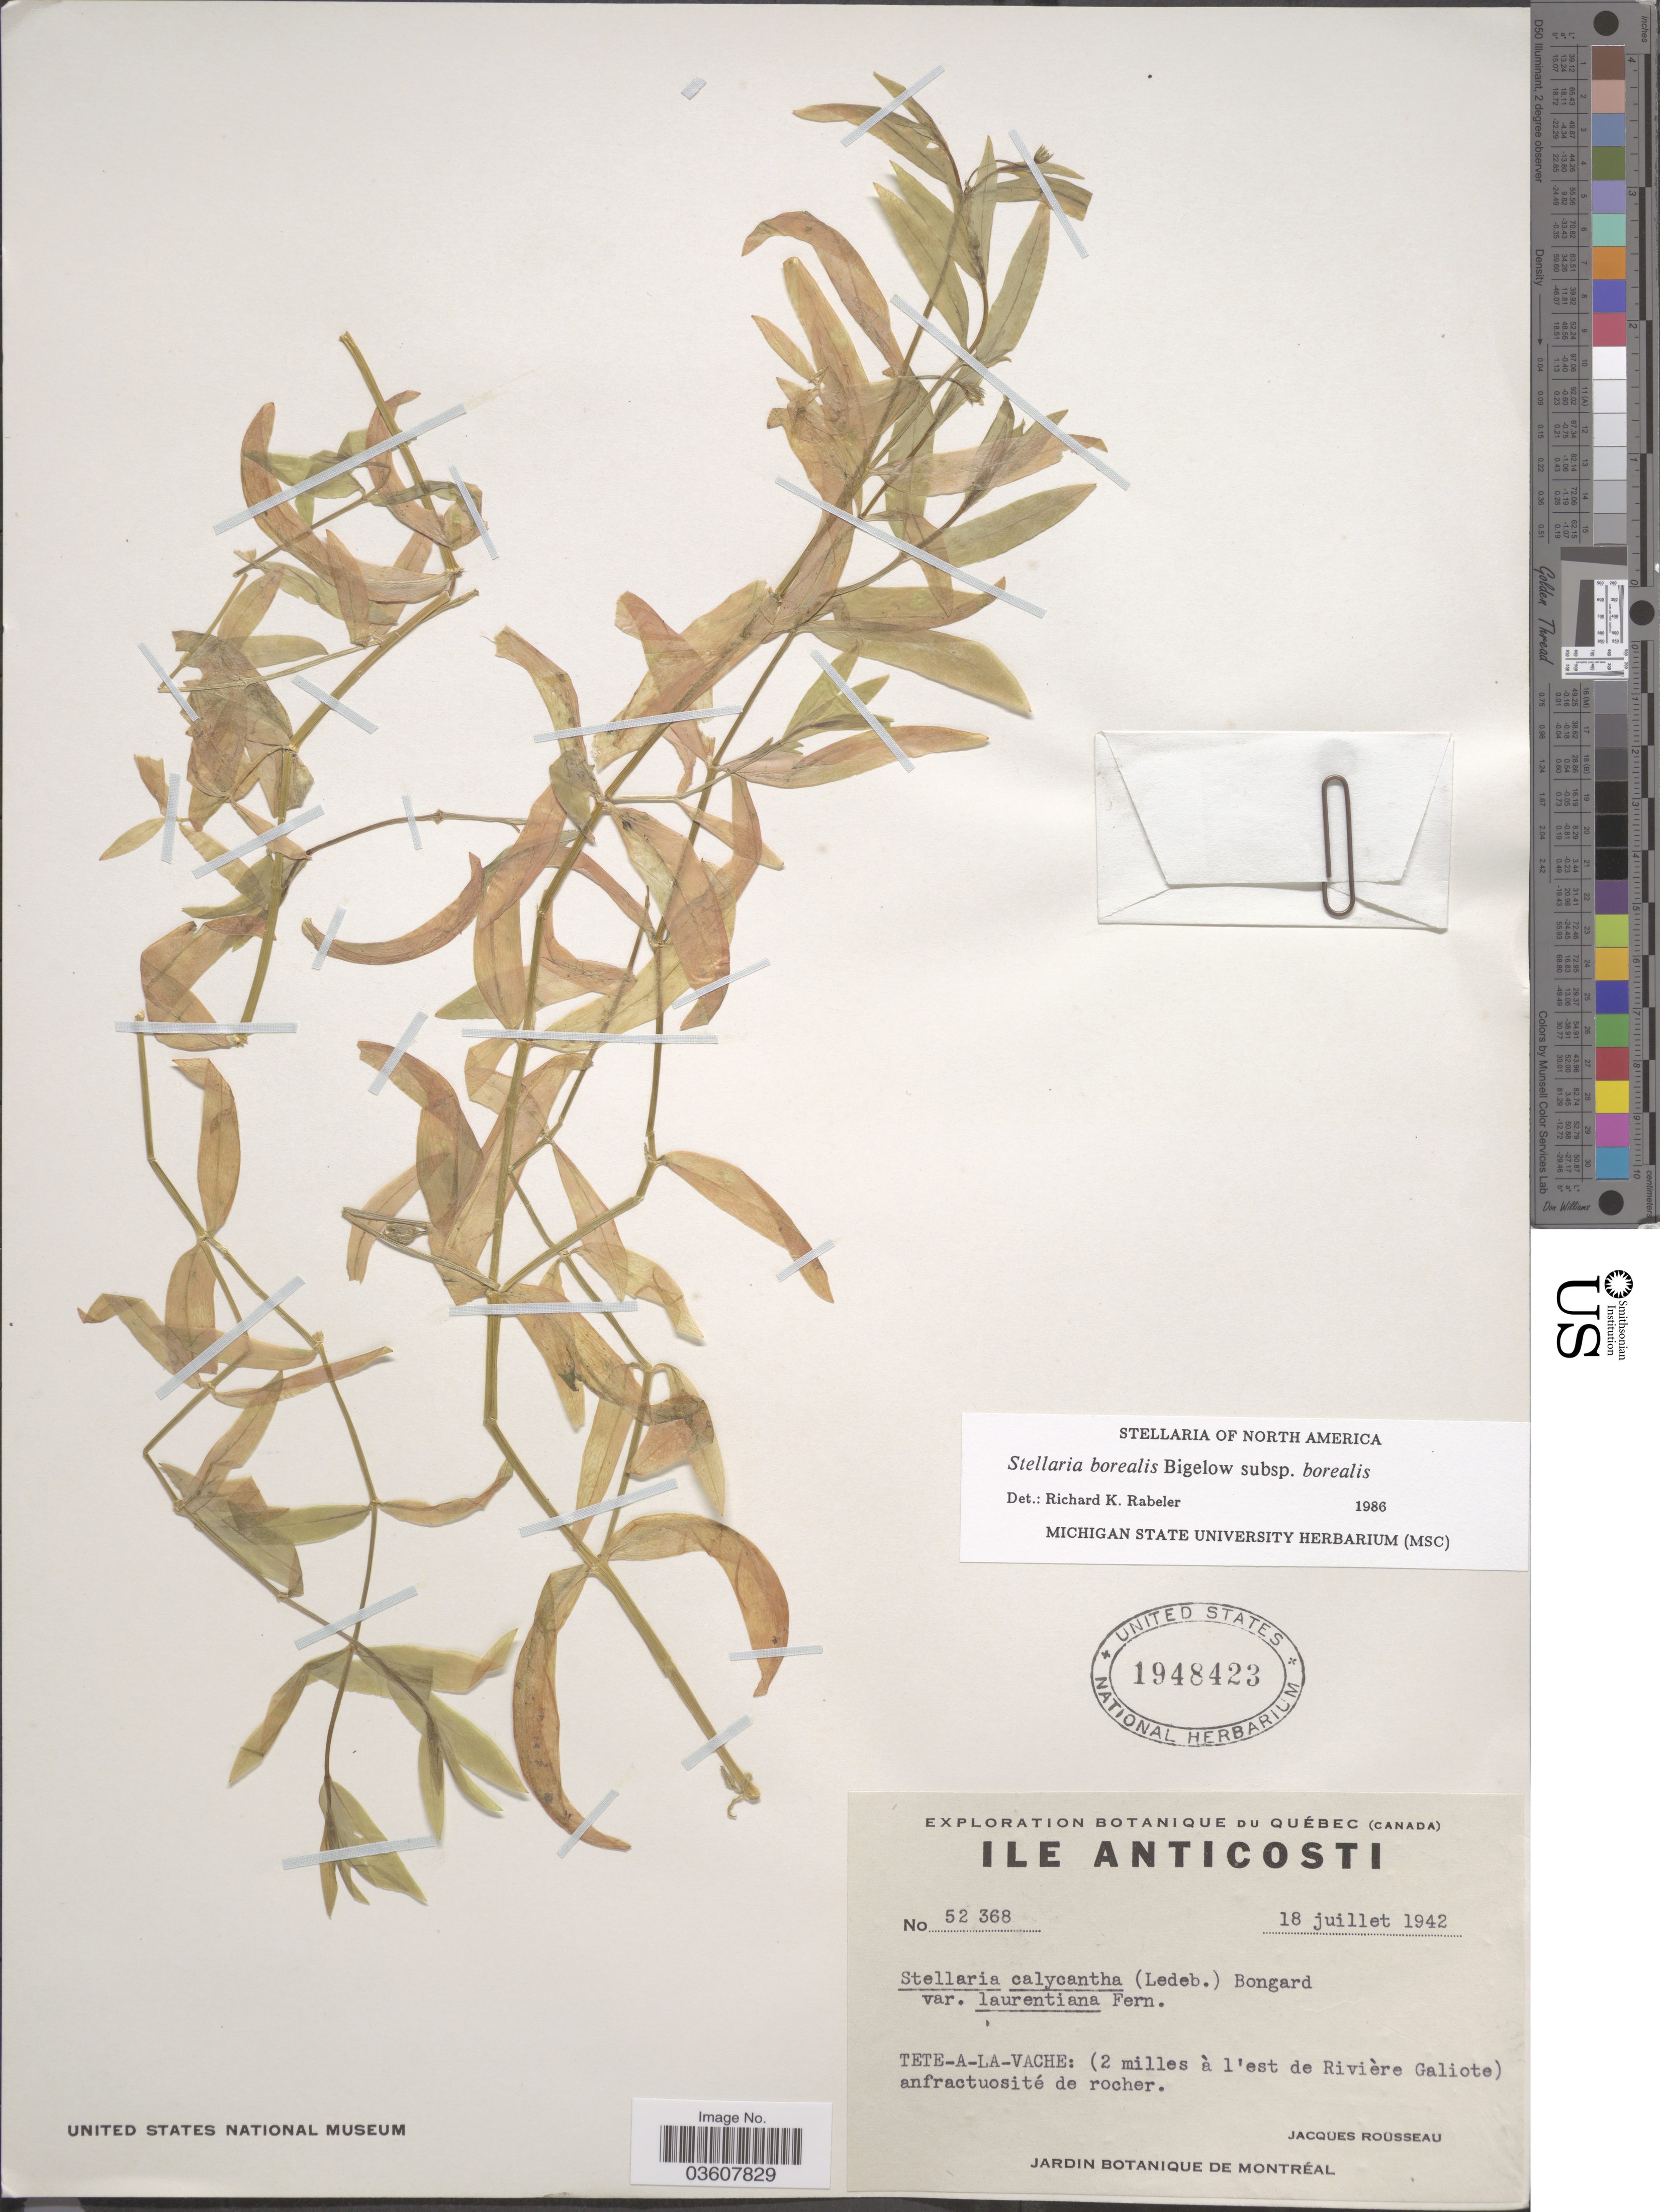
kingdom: Plantae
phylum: Tracheophyta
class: Magnoliopsida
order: Caryophyllales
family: Caryophyllaceae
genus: Stellaria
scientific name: Stellaria borealis subsp. borealis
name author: Bigelow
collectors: J. Rousseau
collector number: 52368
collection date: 1942-07-18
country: Canada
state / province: Quebec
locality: Ile Anticosti. Tete-A-La-Vache: (2 miles à l'est de Rivière Galiote) anfractuosité de rocher.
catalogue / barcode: US 1948423